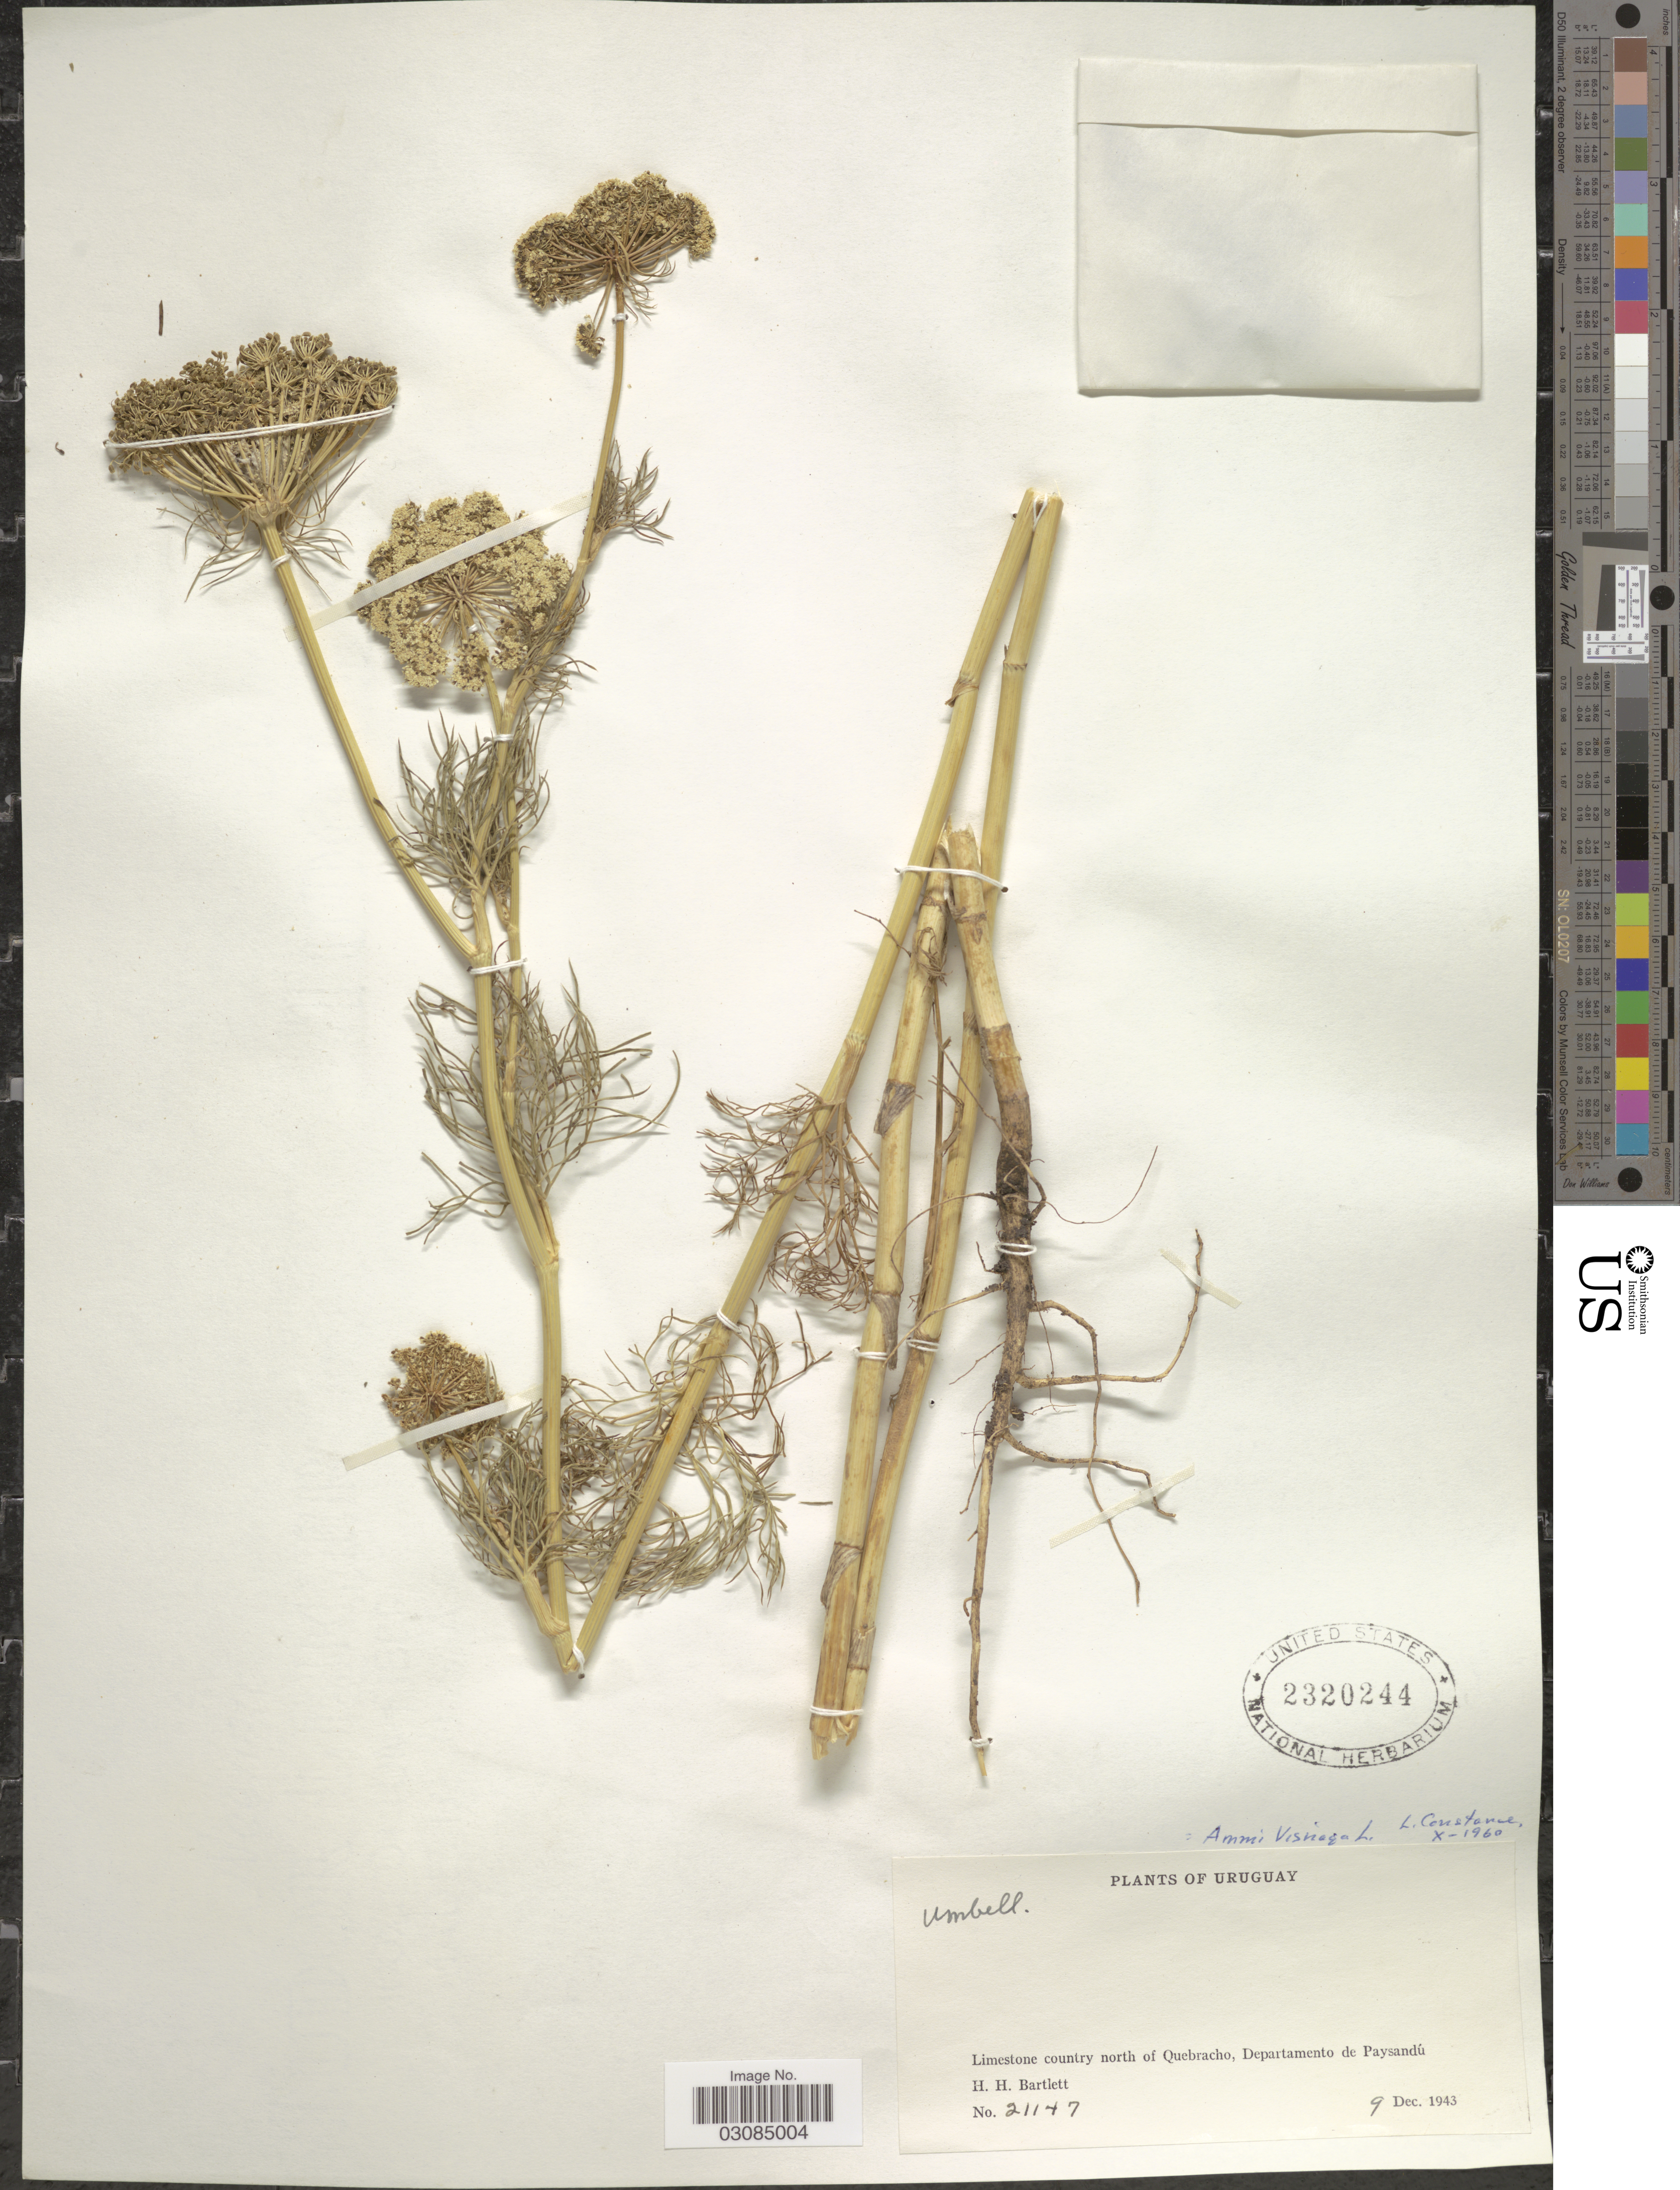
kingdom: Plantae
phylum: Tracheophyta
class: Magnoliopsida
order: Apiales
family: Apiaceae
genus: Ammi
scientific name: Ammi visnaga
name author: (L.) Lam.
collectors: H. H. Bartlett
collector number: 21147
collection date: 1943-12-09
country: Uruguay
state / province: Paysandu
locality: Limestone country north of Quebracho, Departamento de Paysandú.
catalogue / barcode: US 2320244